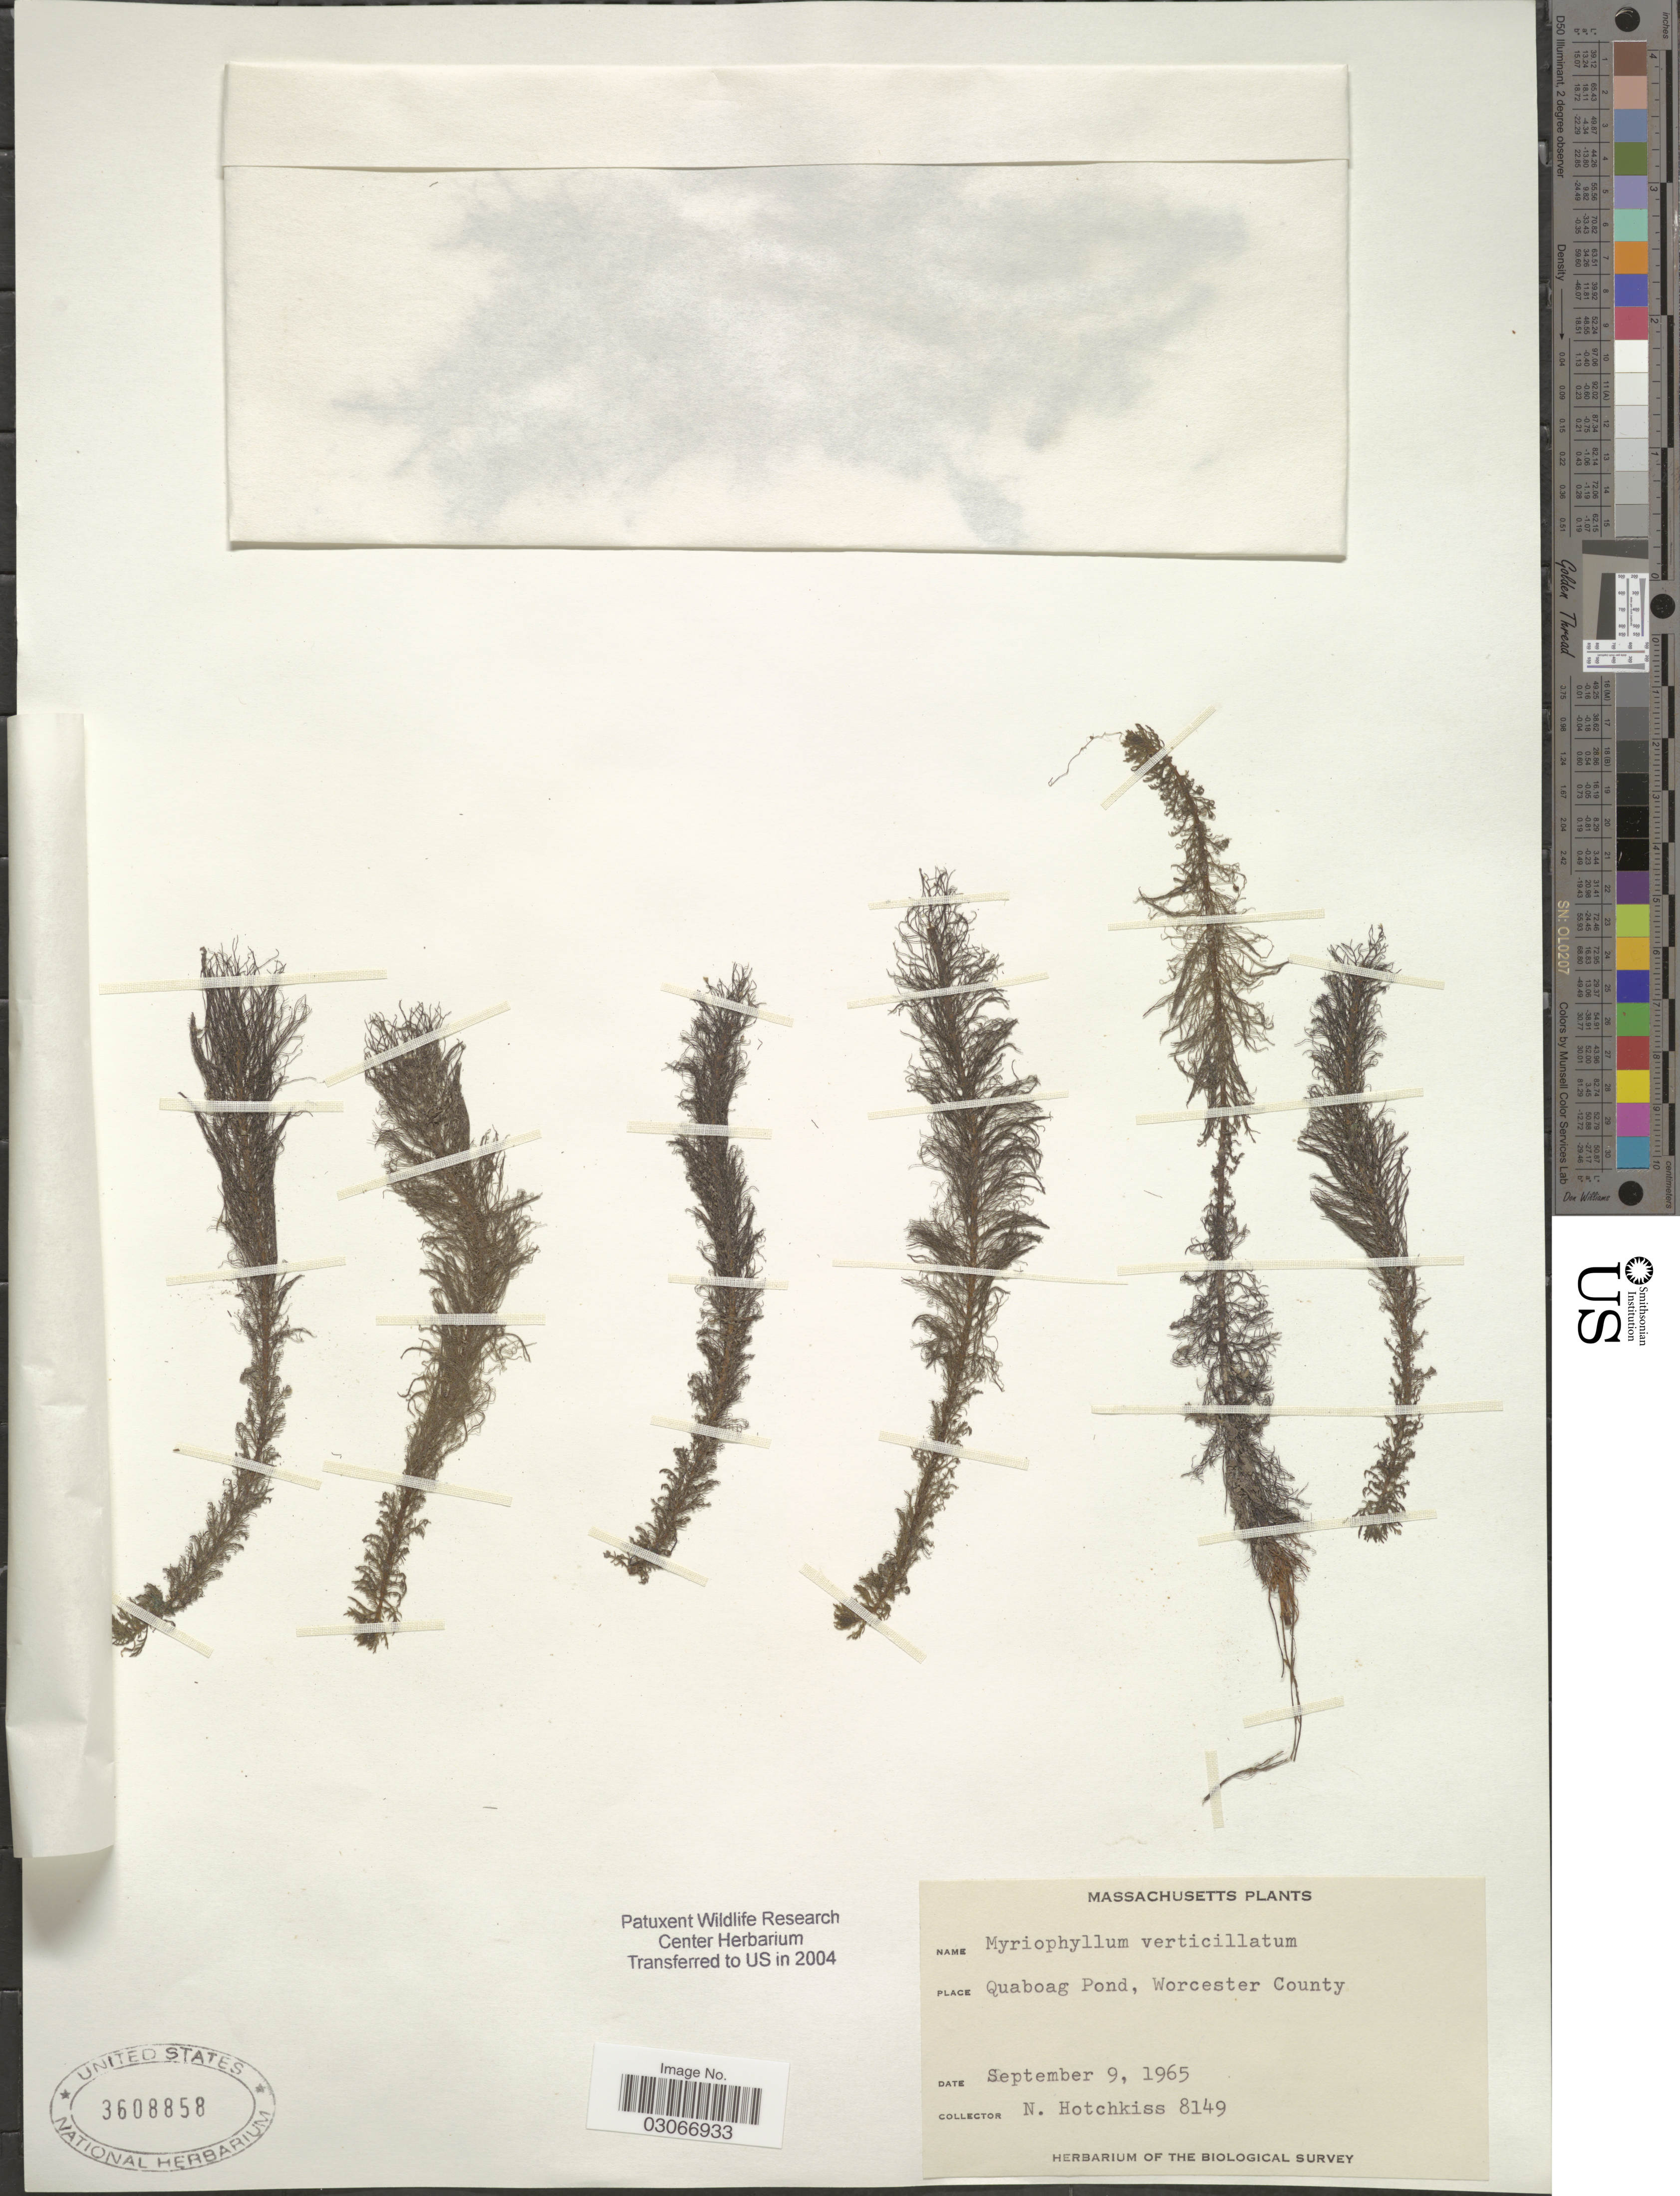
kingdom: Plantae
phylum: Tracheophyta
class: Magnoliopsida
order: Saxifragales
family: Haloragaceae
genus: Myriophyllum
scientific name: Myriophyllum verticillatum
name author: L.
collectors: N. Hotchkiss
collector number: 8149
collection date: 1965-09-09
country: United States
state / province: Massachusetts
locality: Quaboag Pond, Worcester County.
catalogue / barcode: US 3608858